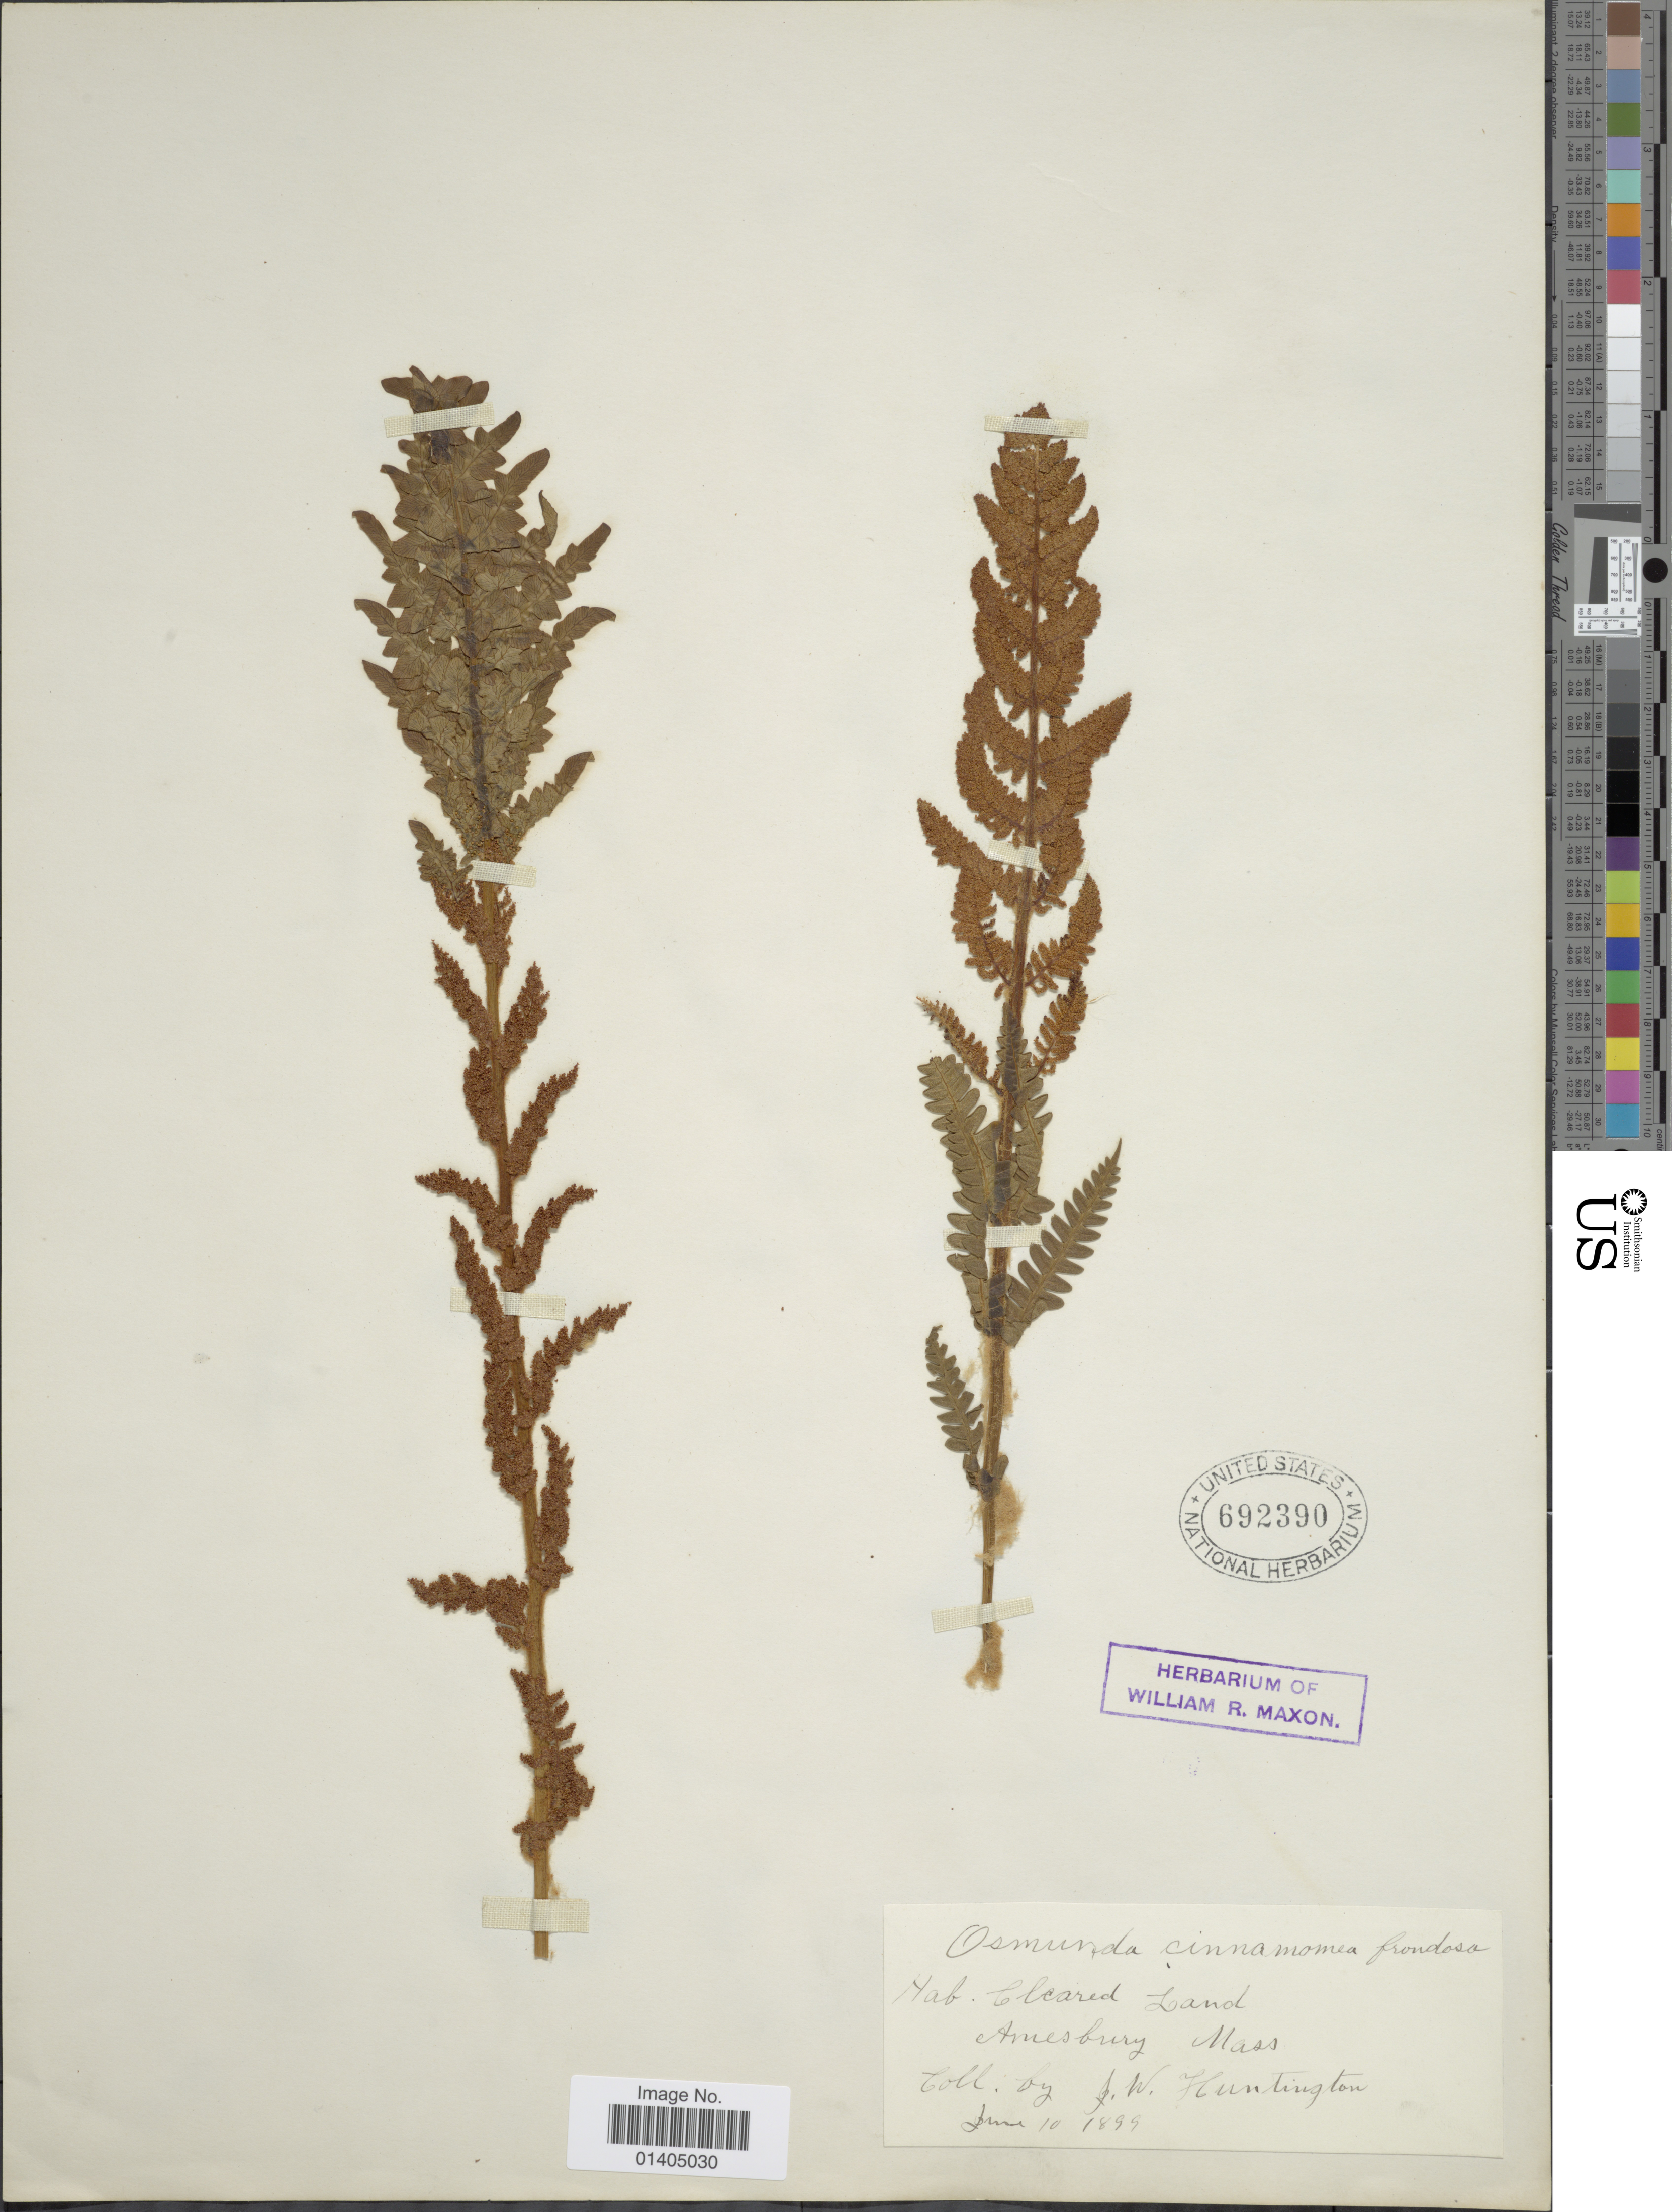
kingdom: Plantae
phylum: Tracheophyta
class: Polypodiopsida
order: Osmundales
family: Osmundaceae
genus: Osmundastrum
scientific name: Osmundastrum cinnamomeum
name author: (L.) C. Presl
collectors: J. W. Huntington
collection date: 1899-06-10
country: United States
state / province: Massachusetts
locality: Cleared Land, Amesbury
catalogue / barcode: US 692390